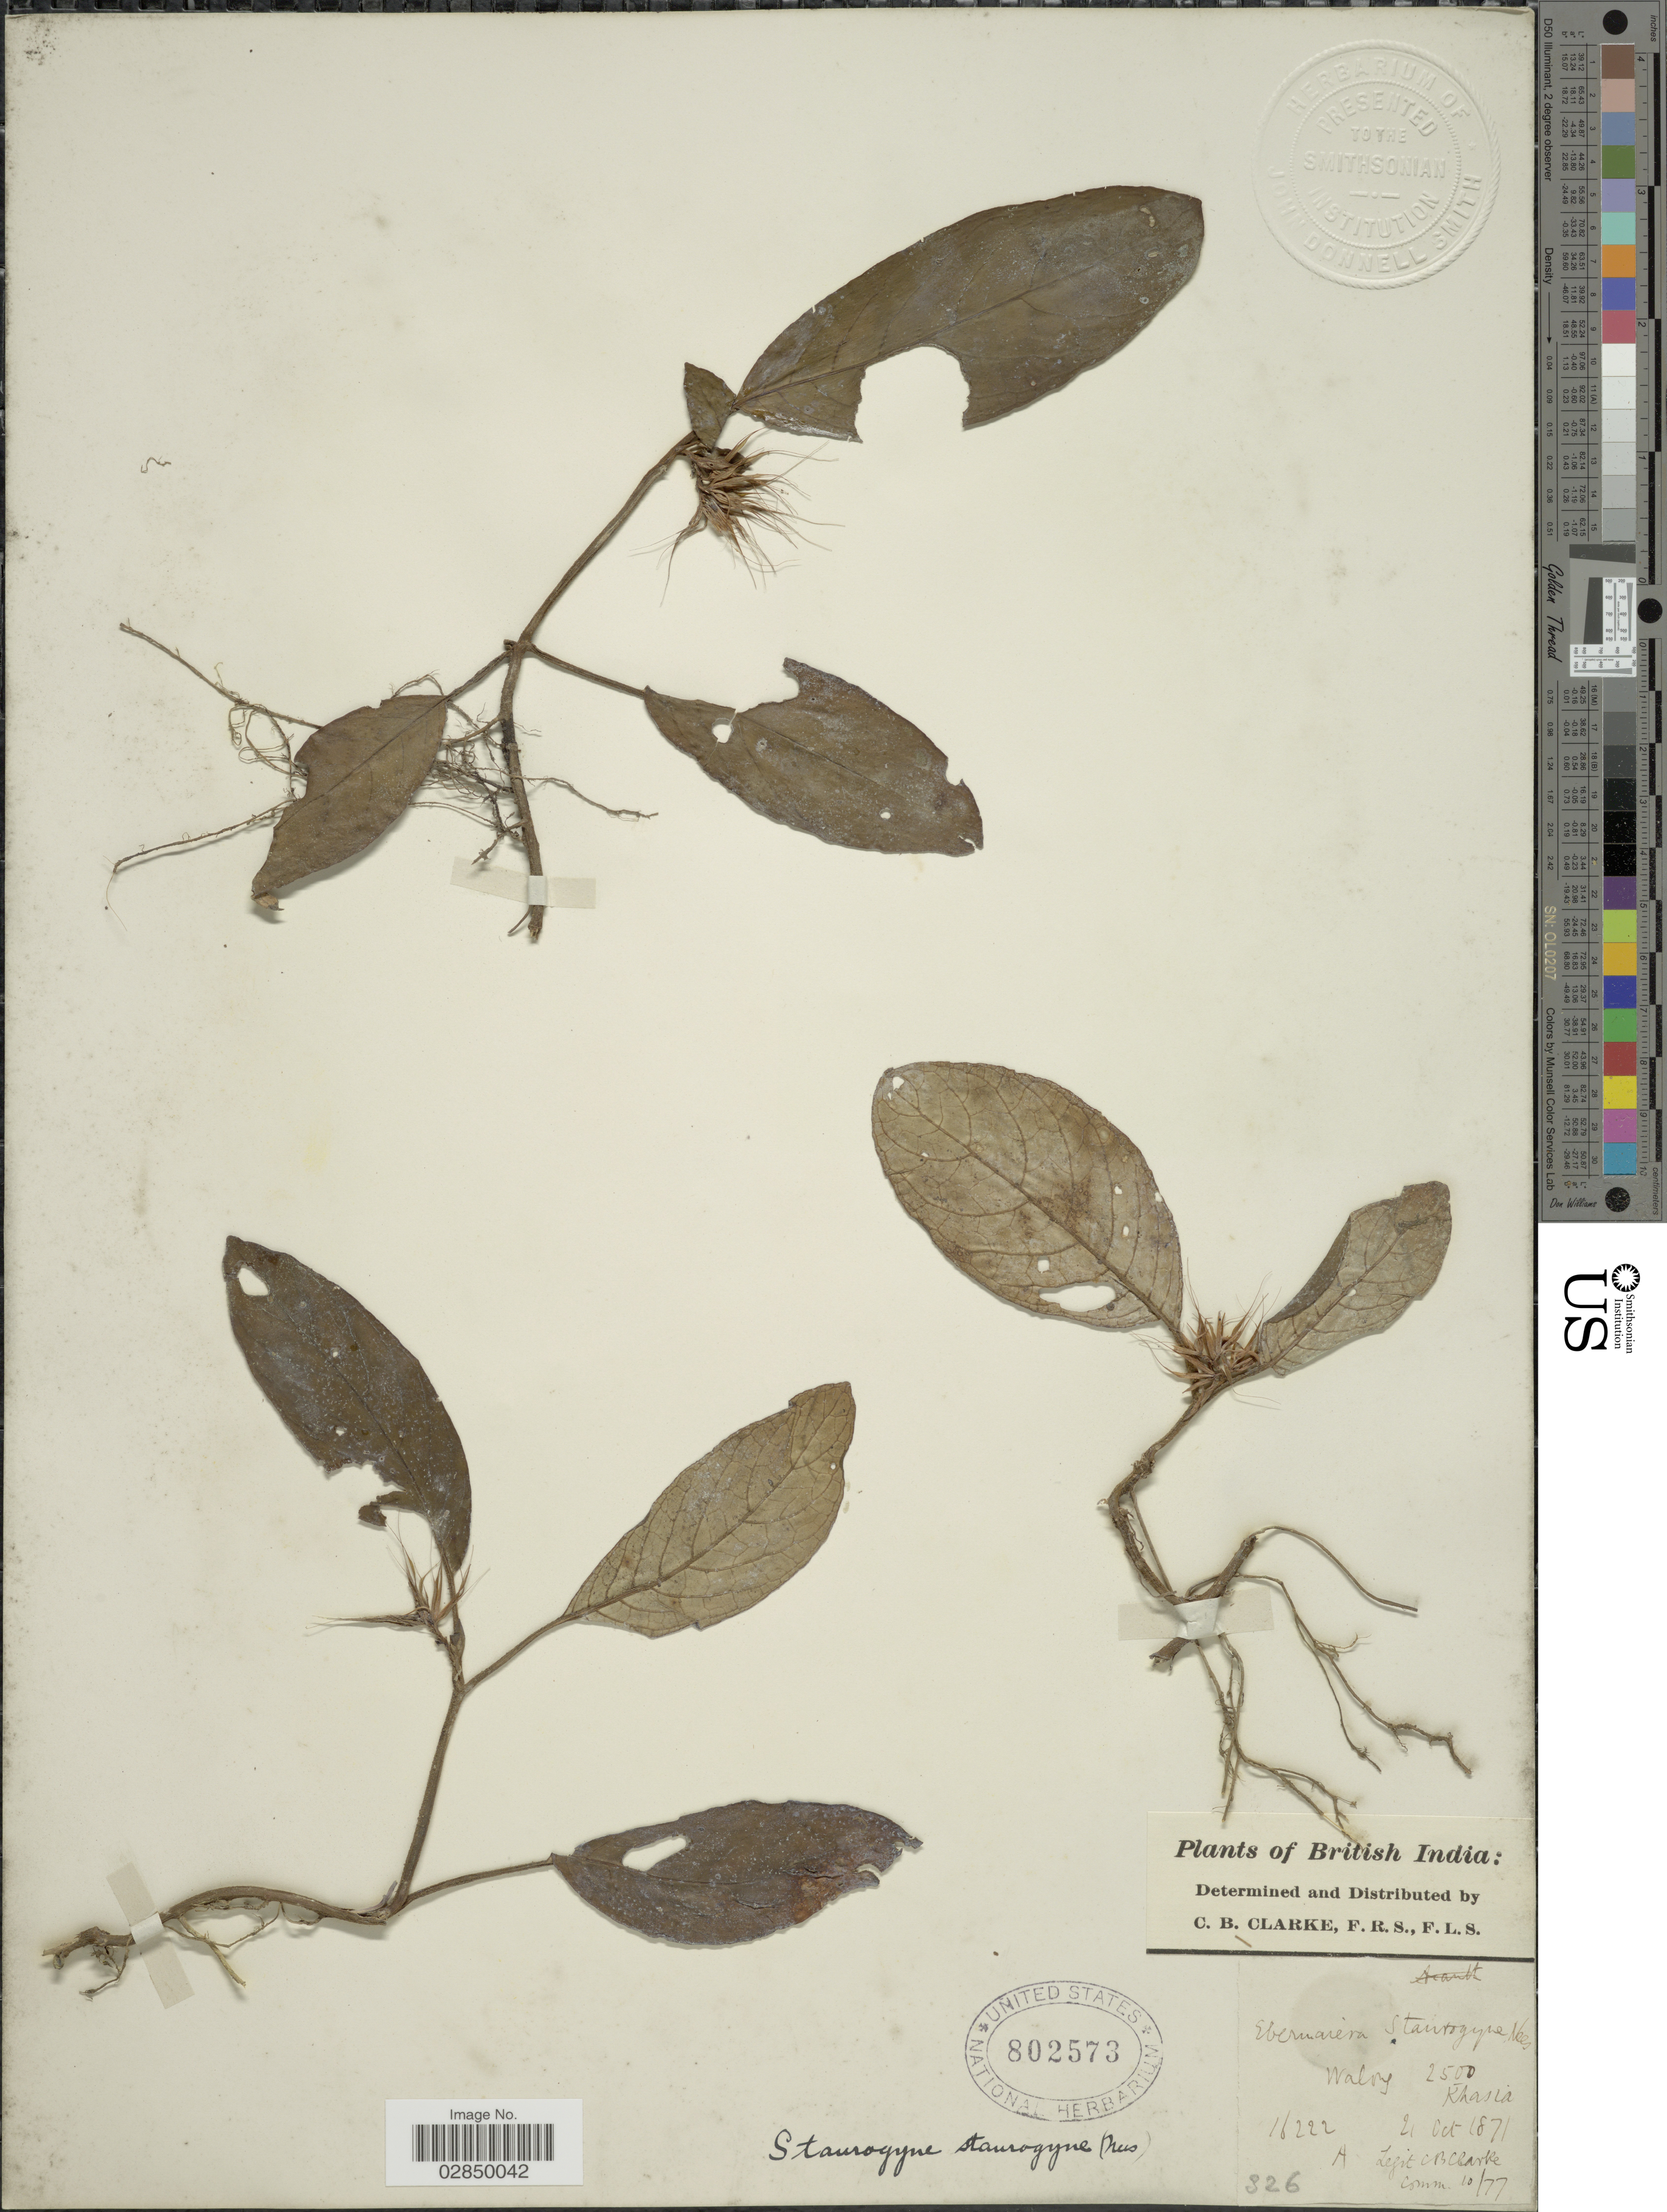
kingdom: Plantae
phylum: Tracheophyta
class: Magnoliopsida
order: Lamiales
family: Acanthaceae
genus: Staurogyne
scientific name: Staurogyne argentea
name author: Wall.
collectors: C. B. Clarke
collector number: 16222A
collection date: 1871-10-21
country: India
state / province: Meghalaya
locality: British India. Walong, Khasia.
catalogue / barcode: US 802573